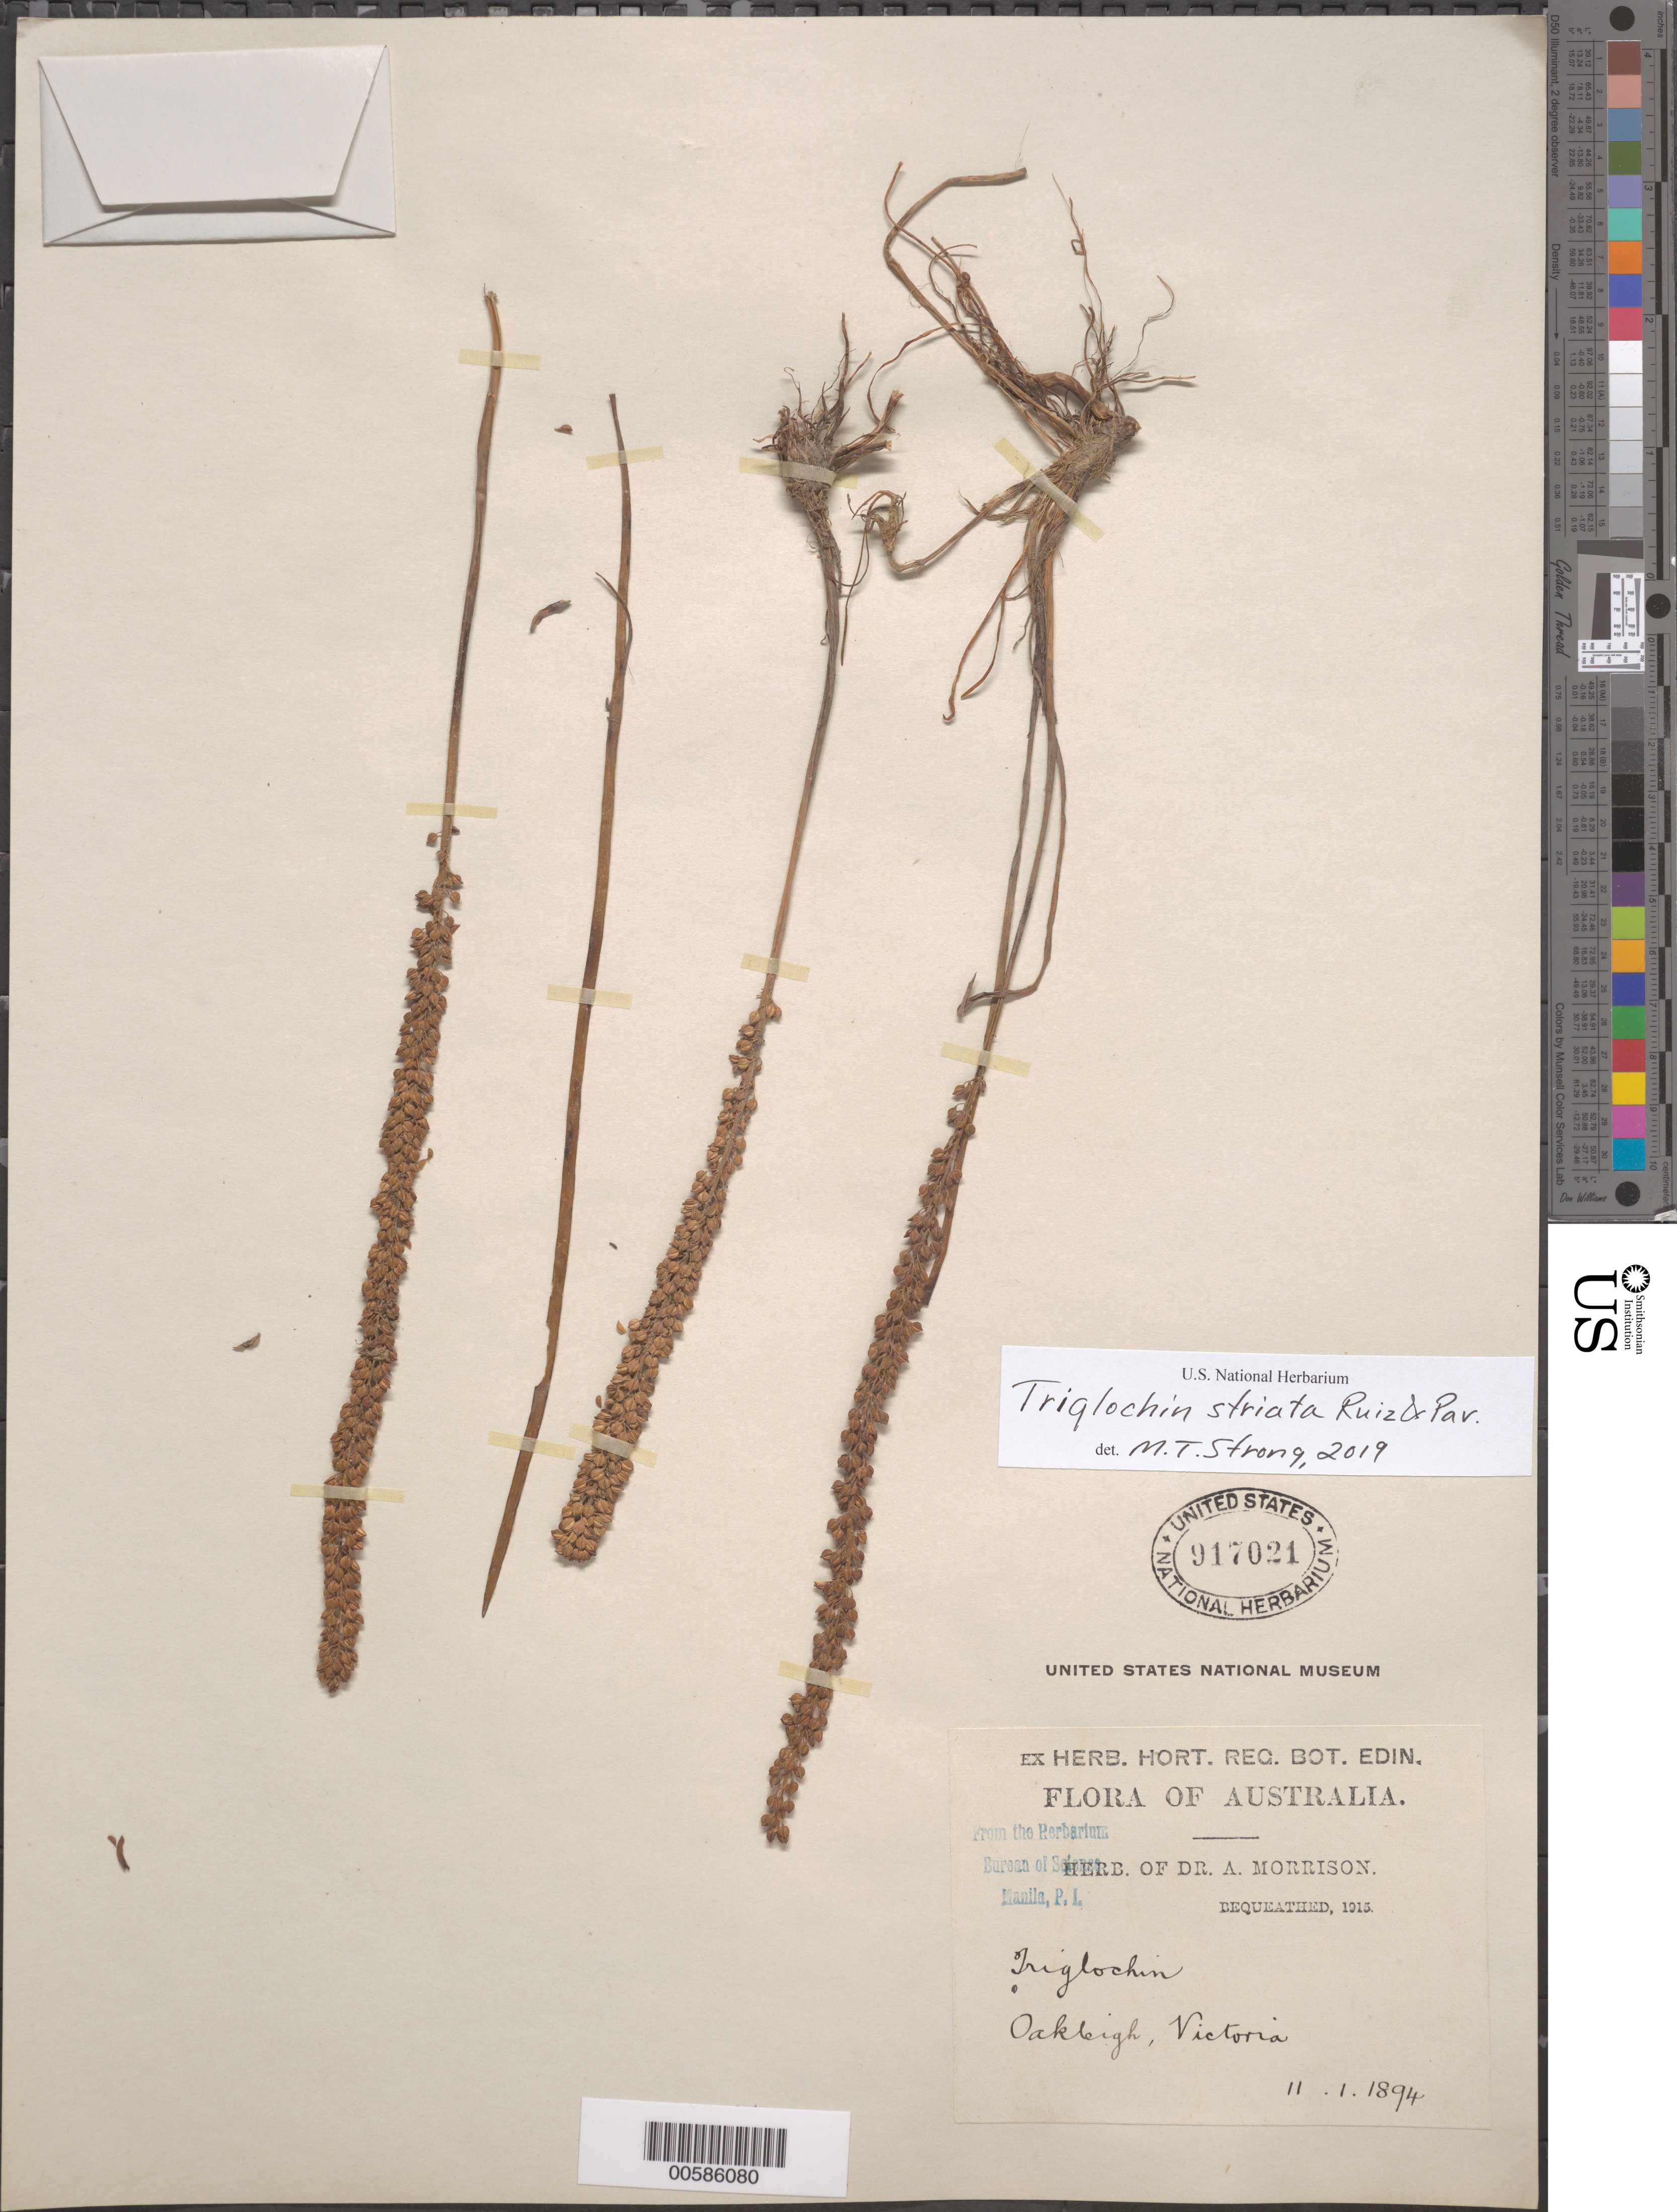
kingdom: Plantae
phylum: Tracheophyta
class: Liliopsida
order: Alismatales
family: Juncaginaceae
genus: Triglochin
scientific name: Triglochin striata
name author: Ruiz & Pav.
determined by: Strong, Mark T., (BOT), Smithsonian Institution - National Museum of Natural History (UNITED STATES)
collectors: A. Morrison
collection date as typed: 11 Jan 1894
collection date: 1894-01-11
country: Australia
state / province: Victoria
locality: Oakleigh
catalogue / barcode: US 917021